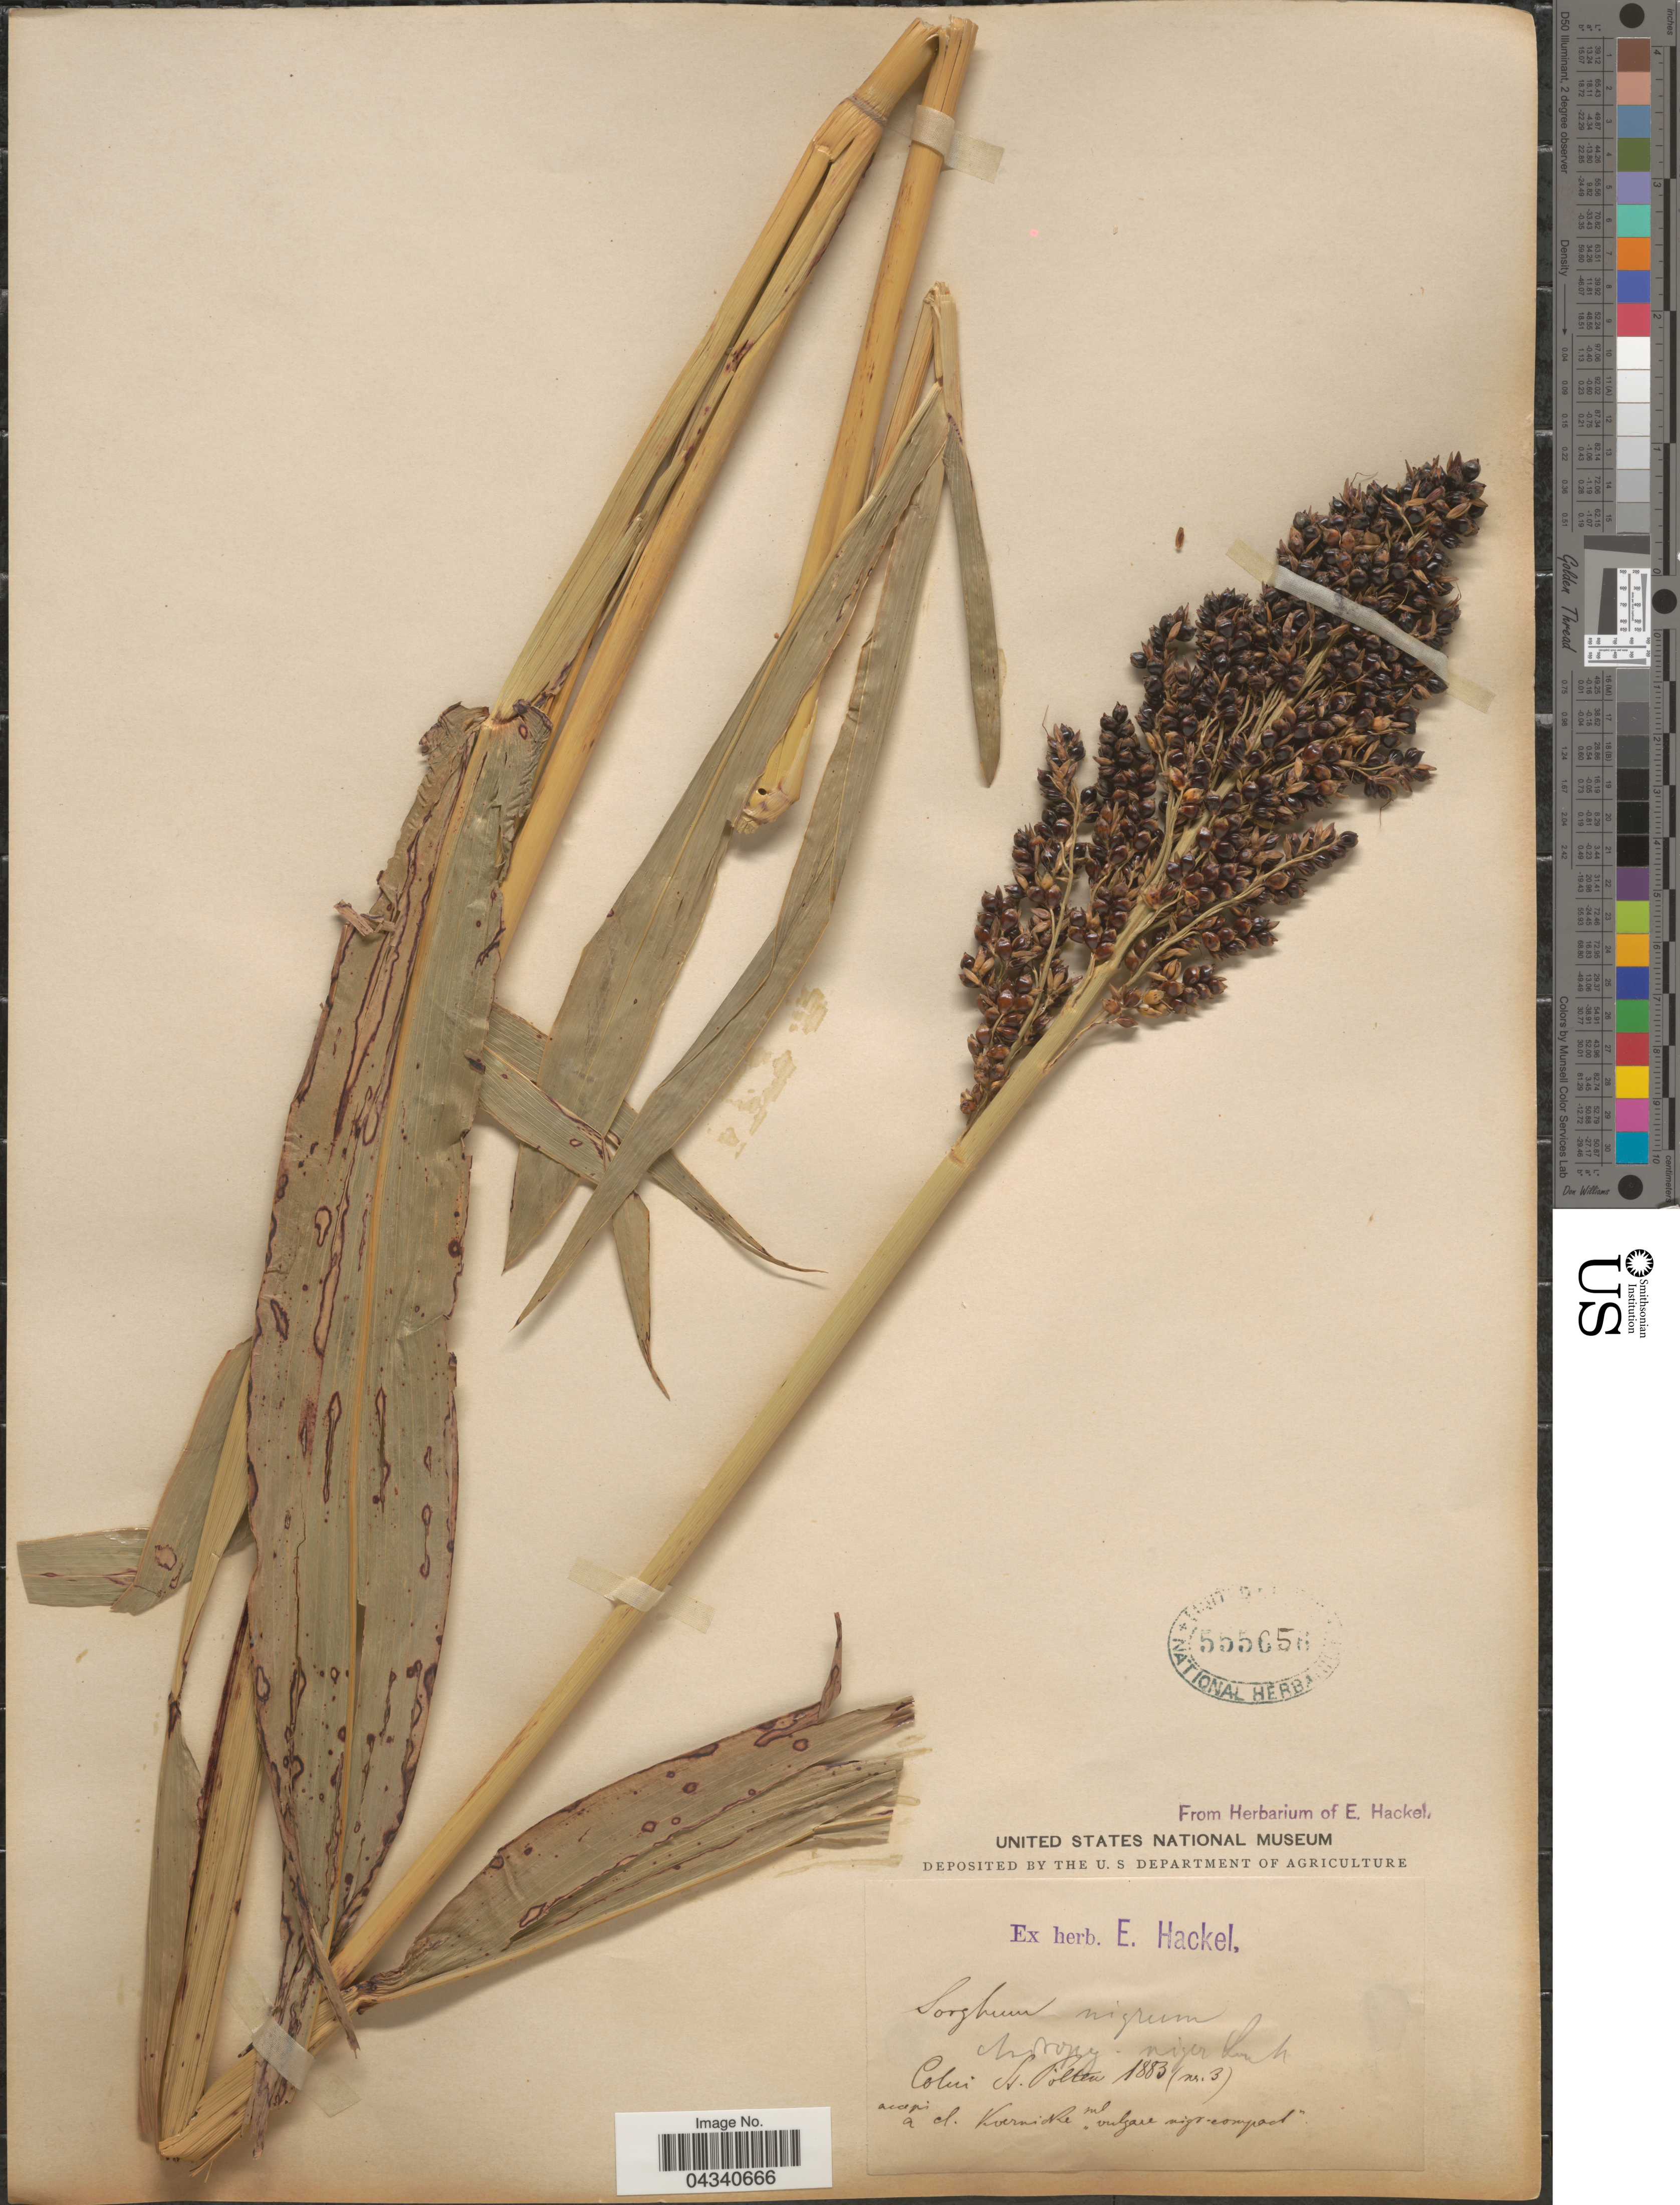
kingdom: Plantae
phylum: Tracheophyta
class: Liliopsida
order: Poales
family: Poaceae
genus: Sorghum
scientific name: Sorghum sp.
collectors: ex herb. E. Hackel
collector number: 3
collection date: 1883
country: Austria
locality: Colin [interpreted] St. Polten.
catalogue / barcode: US 555656